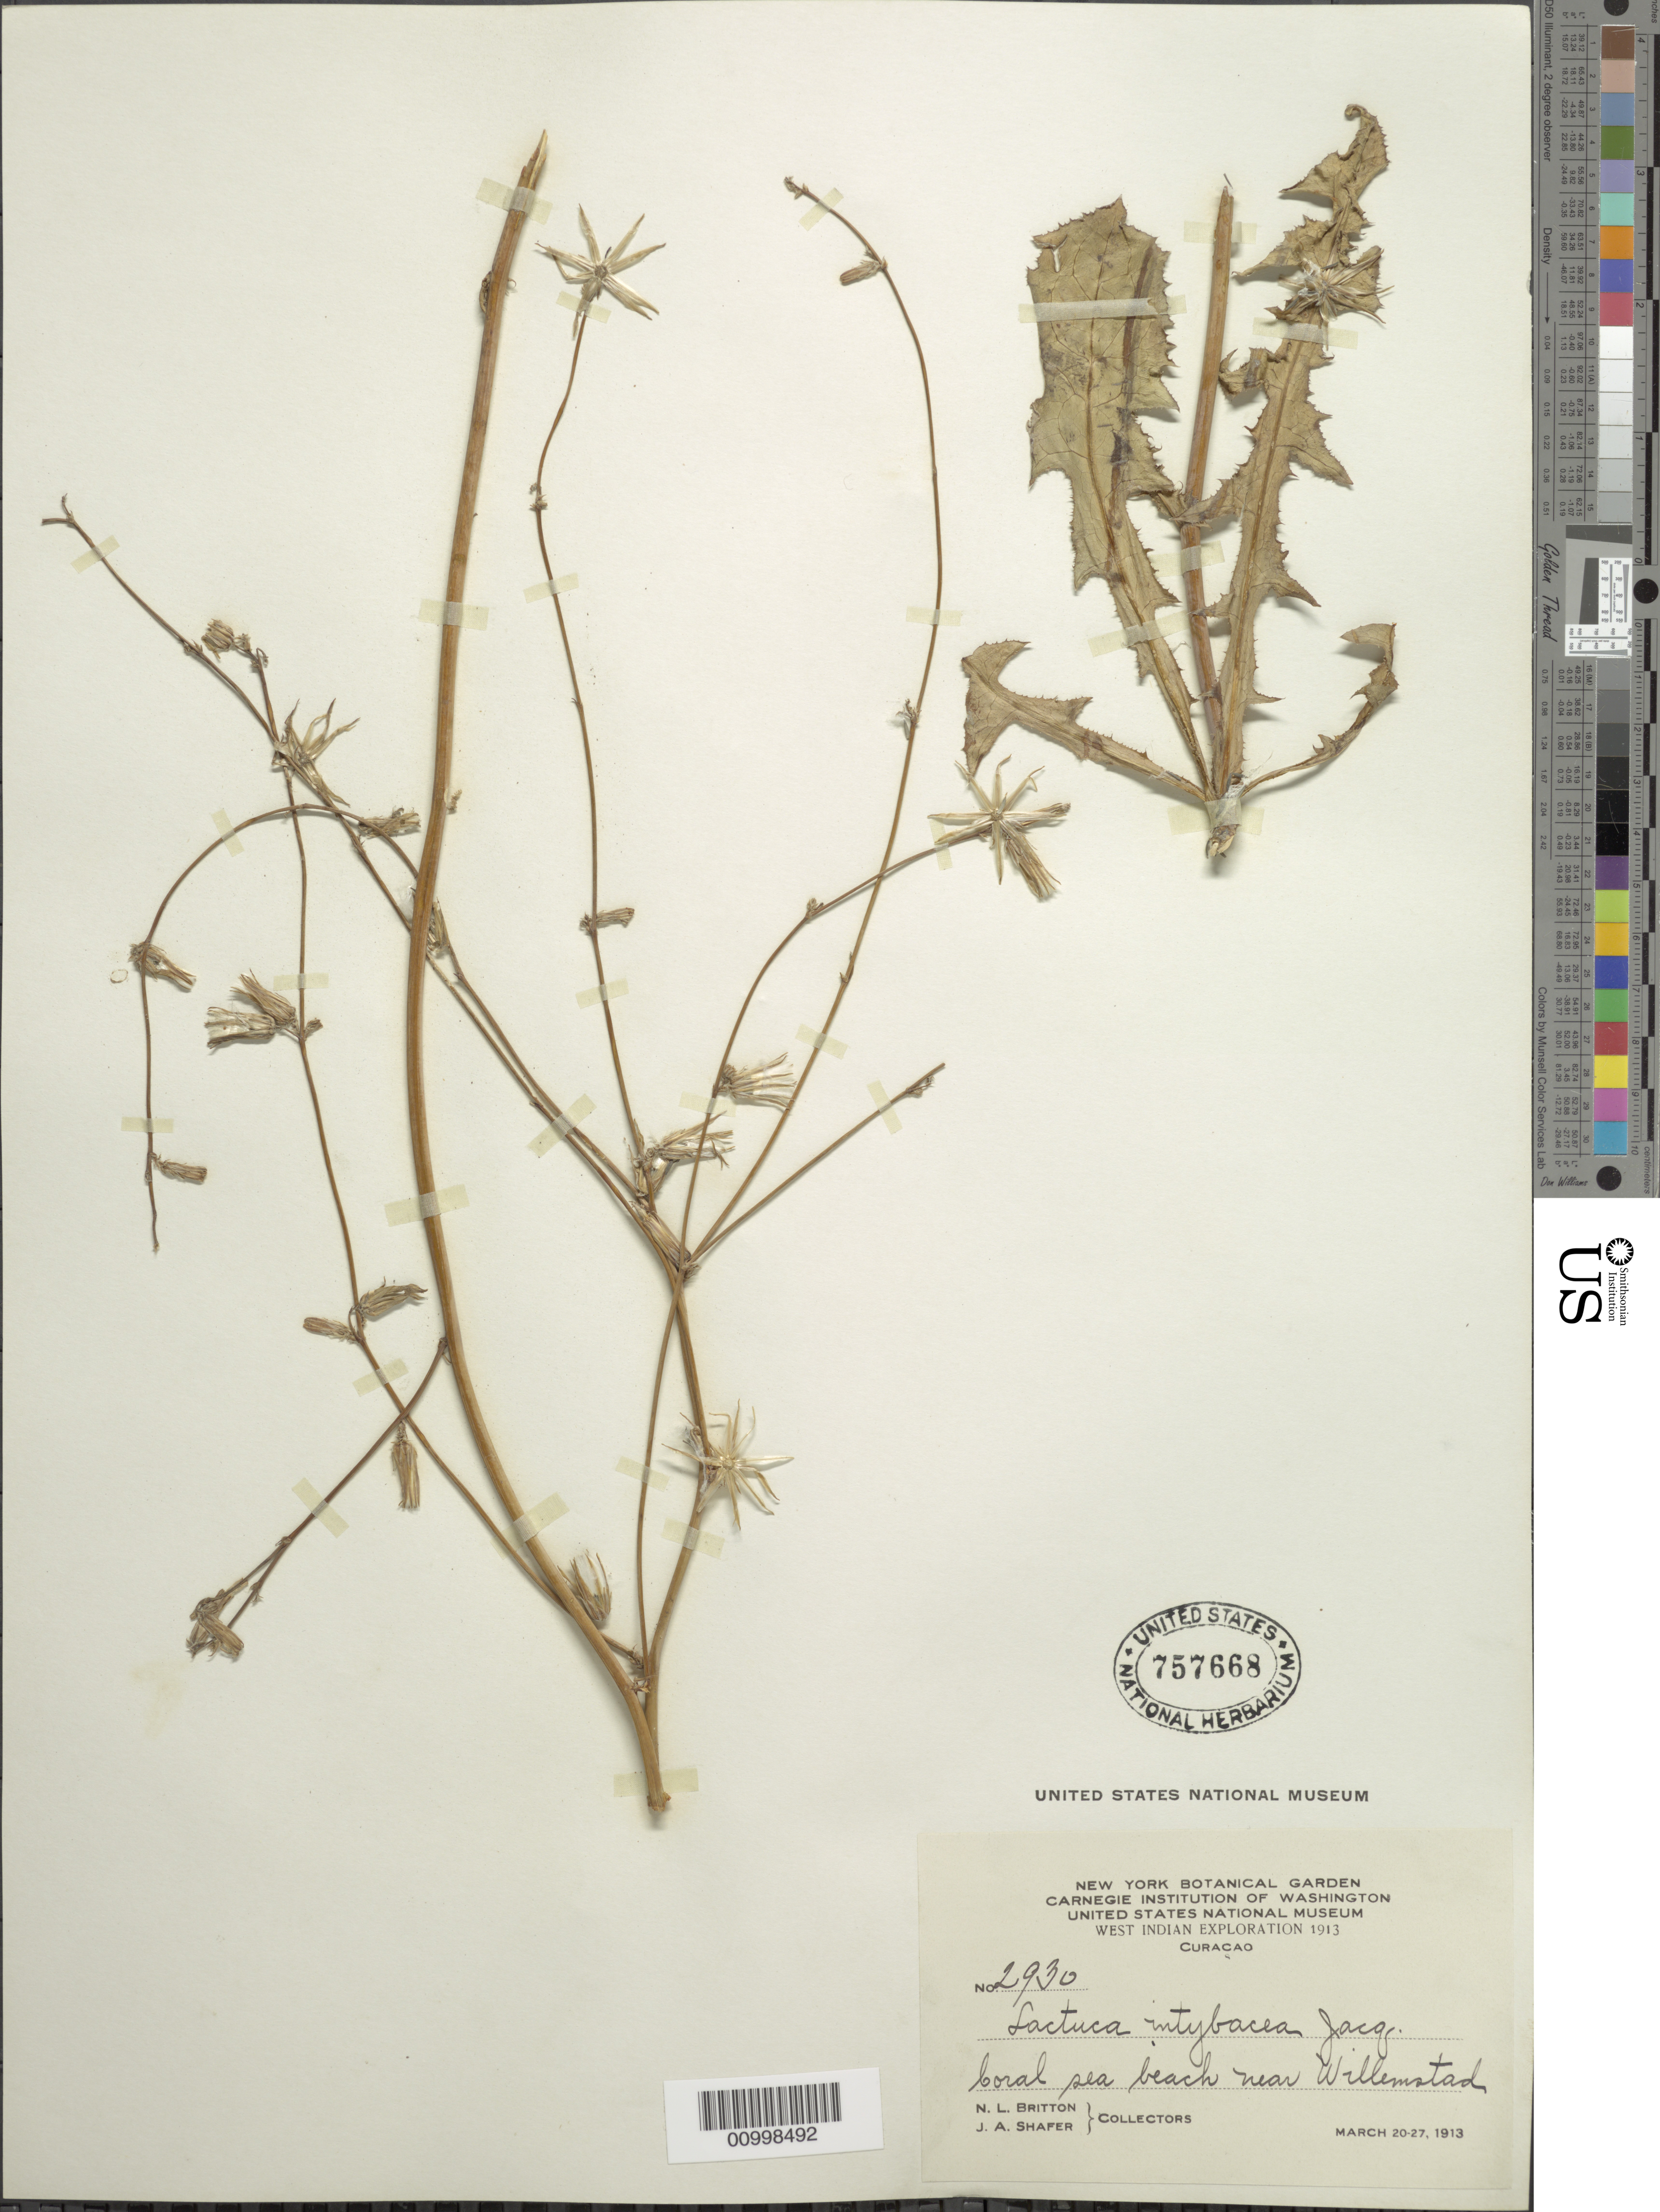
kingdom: Plantae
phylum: Tracheophyta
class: Magnoliopsida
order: Asterales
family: Asteraceae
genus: Launaea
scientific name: Launaea intybacea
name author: (Jacq.) Beauverd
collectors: N. Britton & J. A. Shafer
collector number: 2930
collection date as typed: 20 Mar 1913 to 27 Mar 1913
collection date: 1913-03-20/1913-03-27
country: Curaçao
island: Curaçao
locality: Coral sea-beach near Willemstad.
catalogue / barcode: US 757668